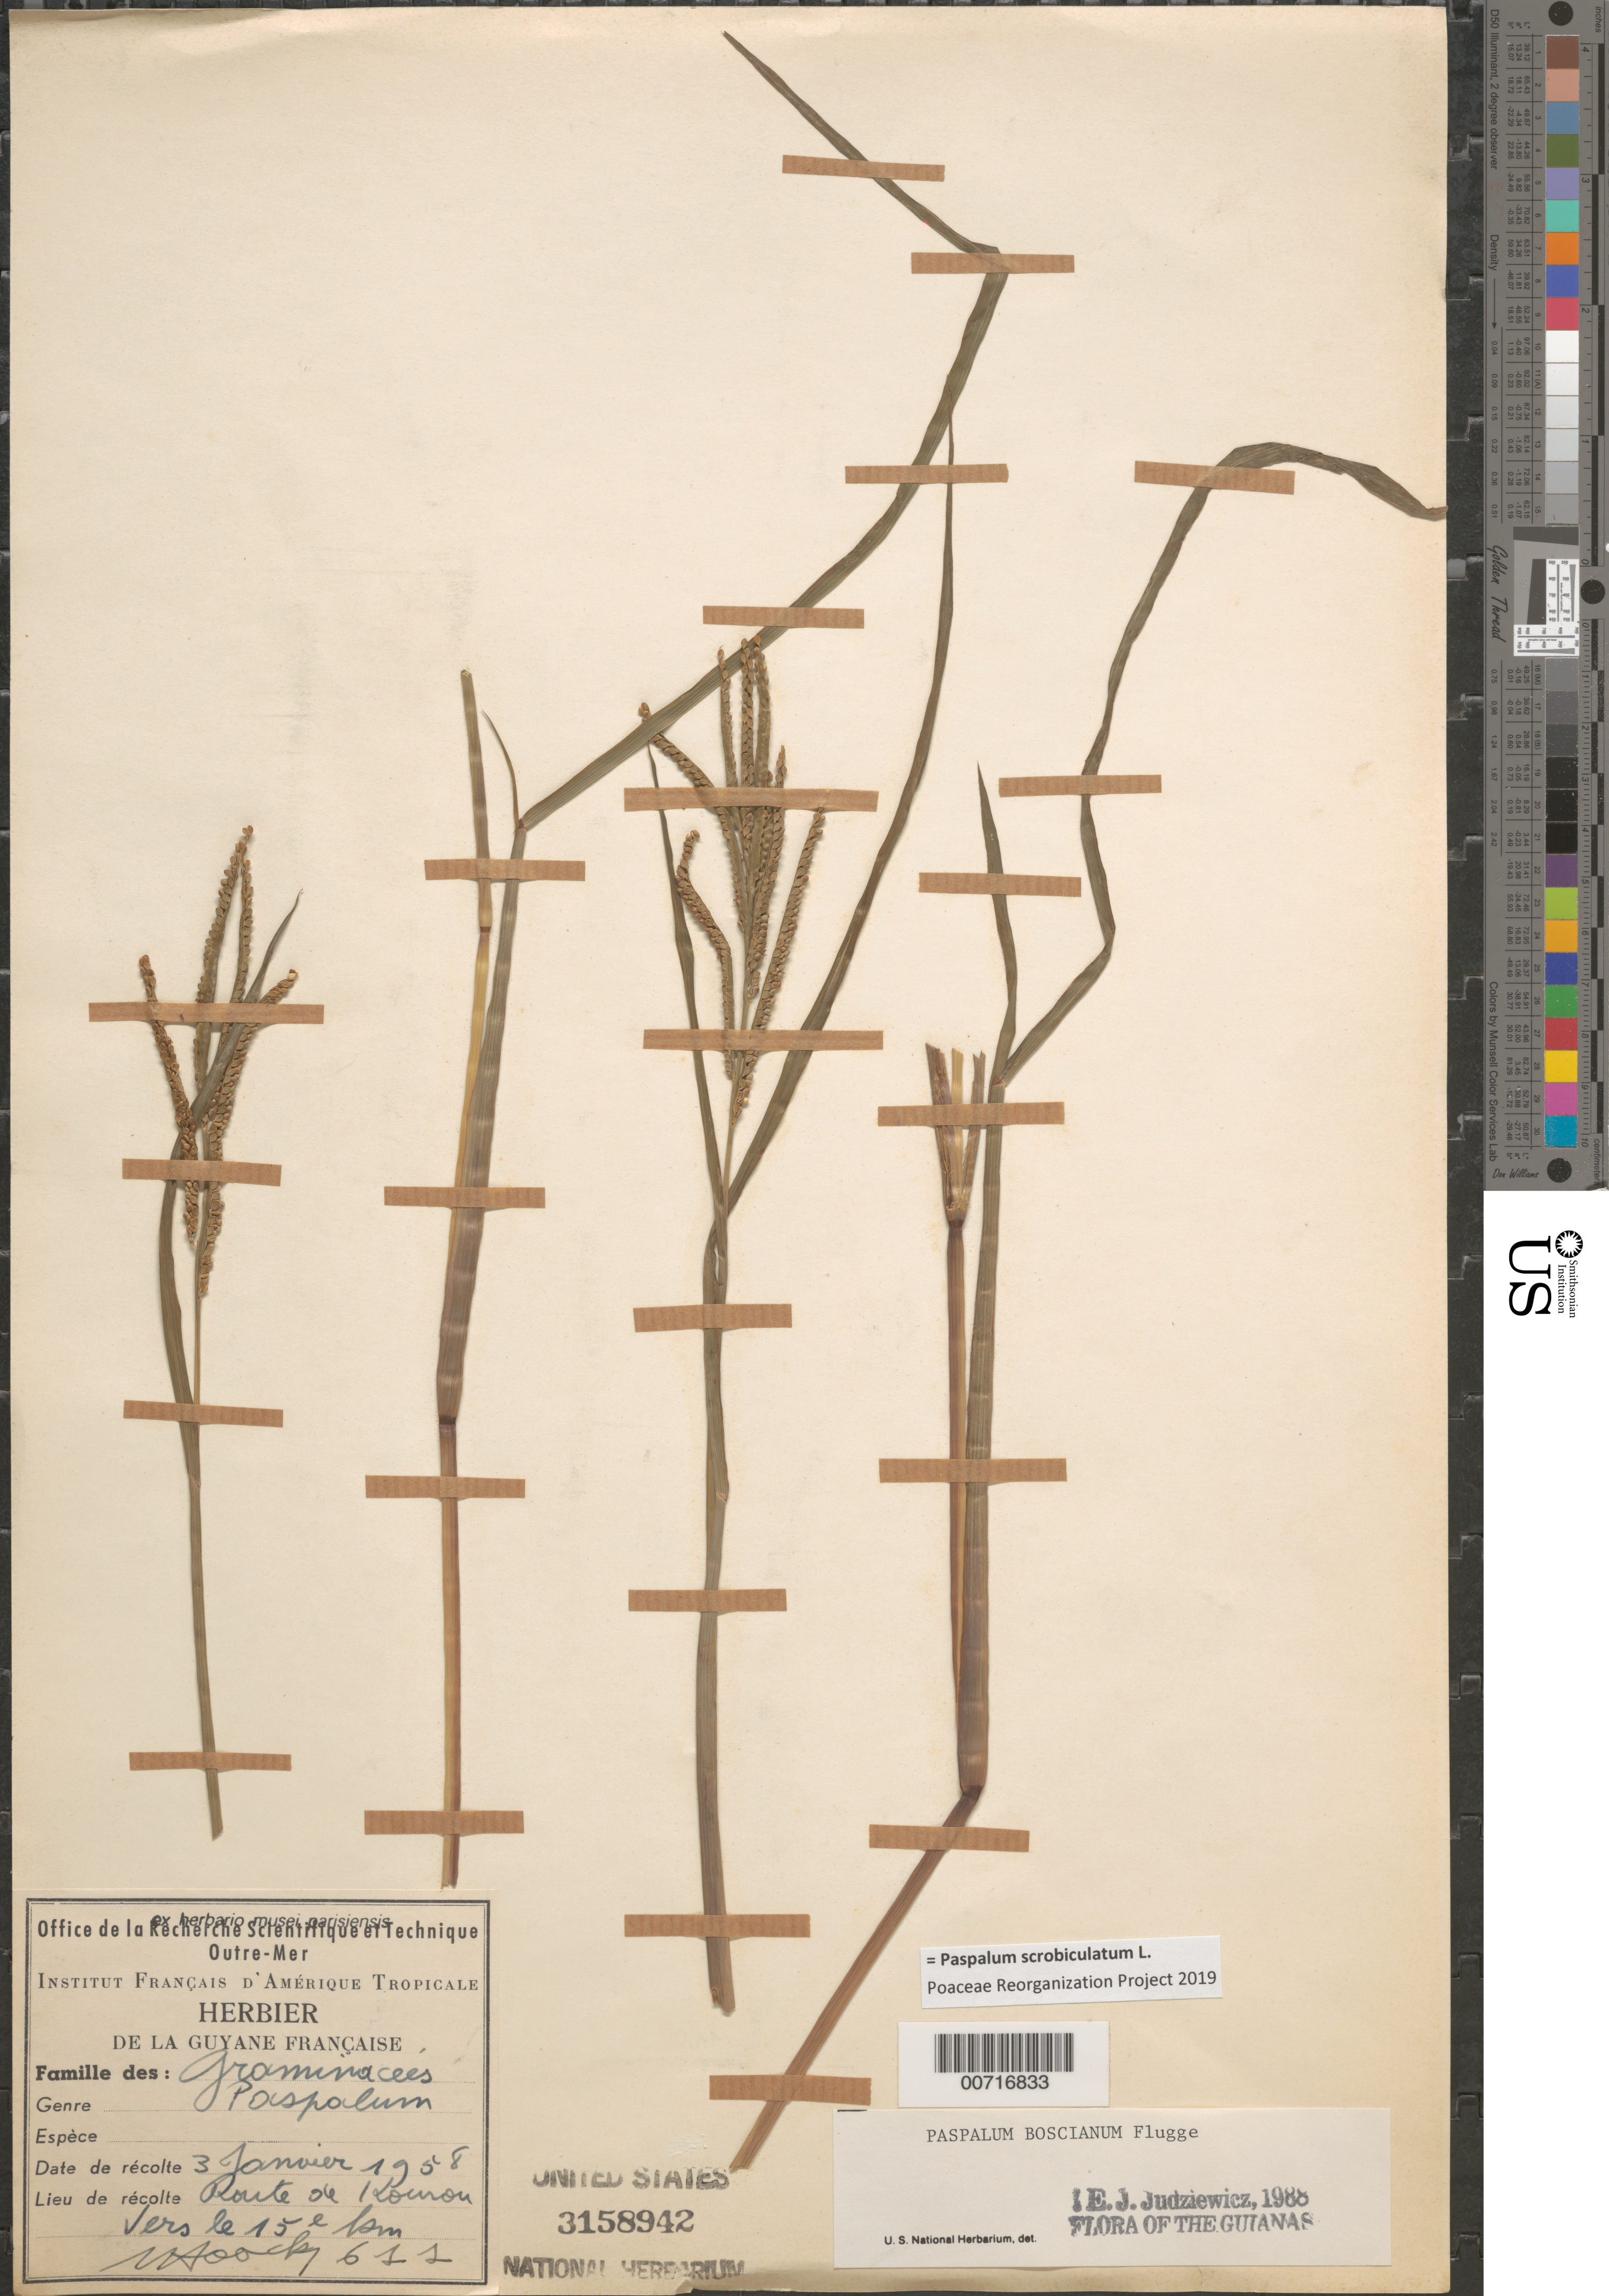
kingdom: Plantae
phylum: Tracheophyta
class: Liliopsida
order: Poales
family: Poaceae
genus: Paspalum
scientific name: Paspalum scrobiculatum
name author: L.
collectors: J. Hoock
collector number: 611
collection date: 1958-01-03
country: French Guiana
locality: Guyane Française. Route de Kourou. Vers le 15e km.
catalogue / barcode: US 3158942